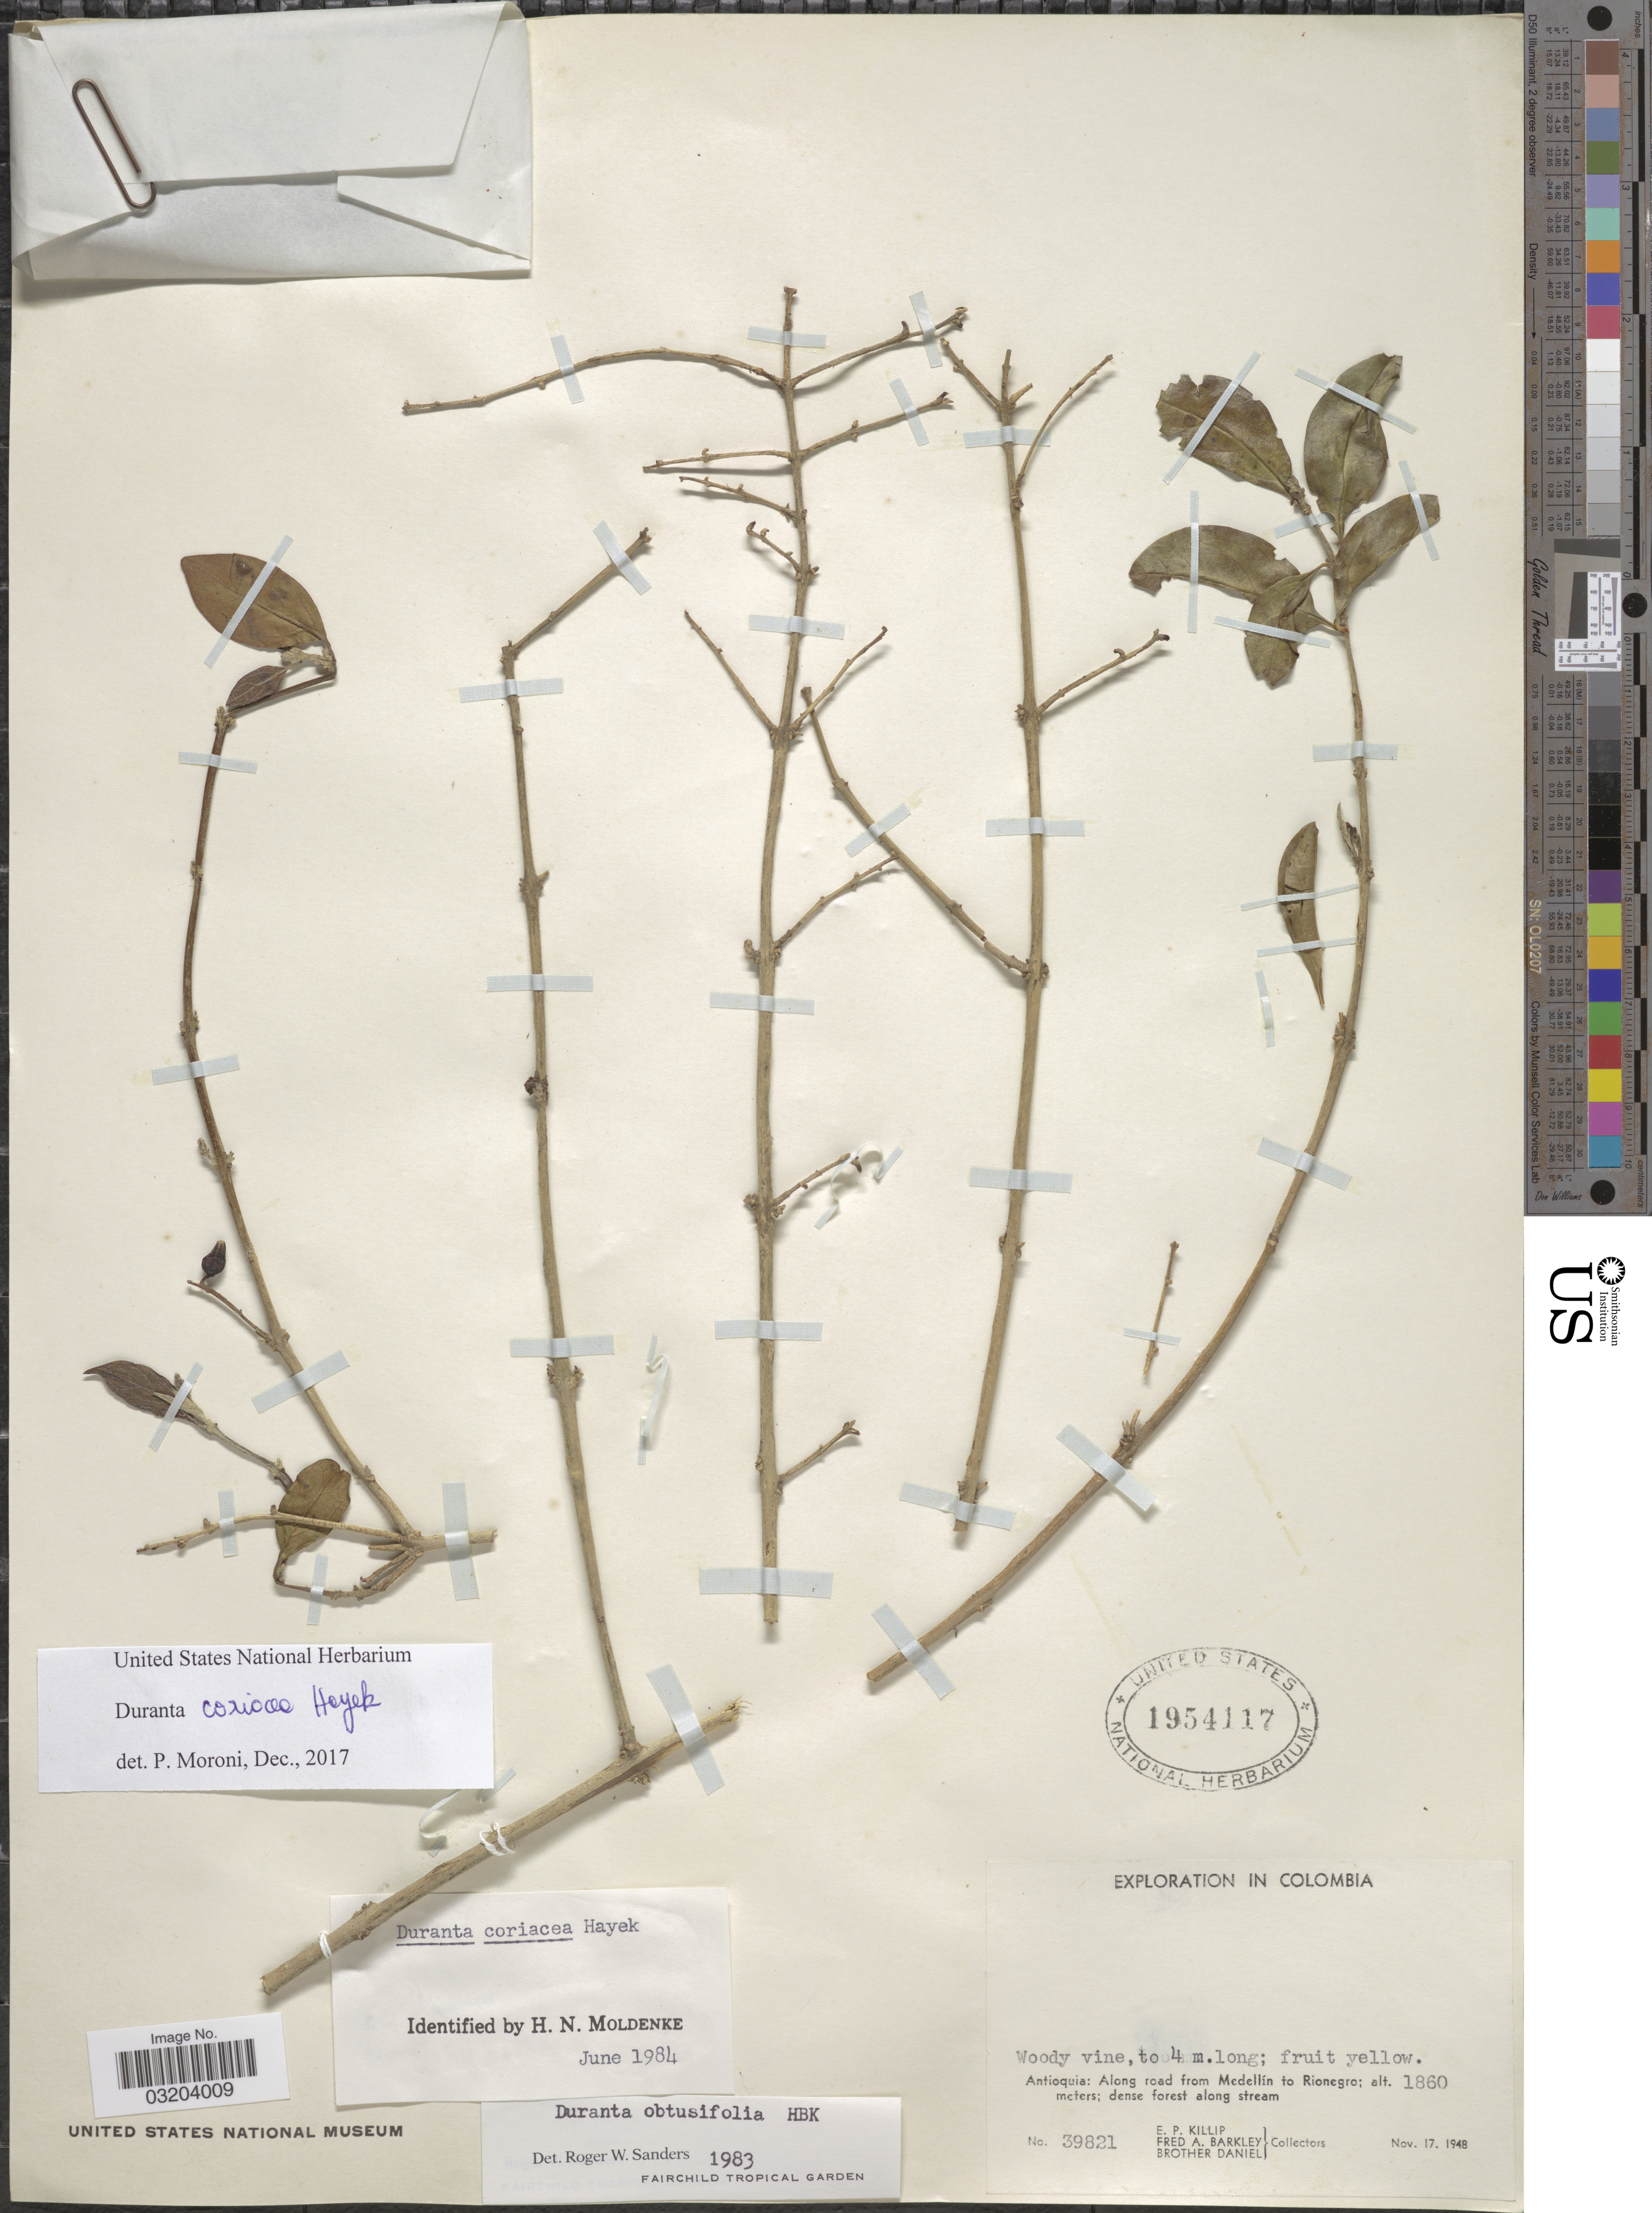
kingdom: Plantae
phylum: Tracheophyta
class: Magnoliopsida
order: Lamiales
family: Verbenaceae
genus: Duranta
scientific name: Duranta coriacea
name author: Hayek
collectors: E. P. Killip, F. A. Barkley & Bro. Daniel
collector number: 39821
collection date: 1948-11-17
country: Colombia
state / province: Antioquia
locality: Along road from Medellín to Rionegro.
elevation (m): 1860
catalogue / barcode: US 1954117